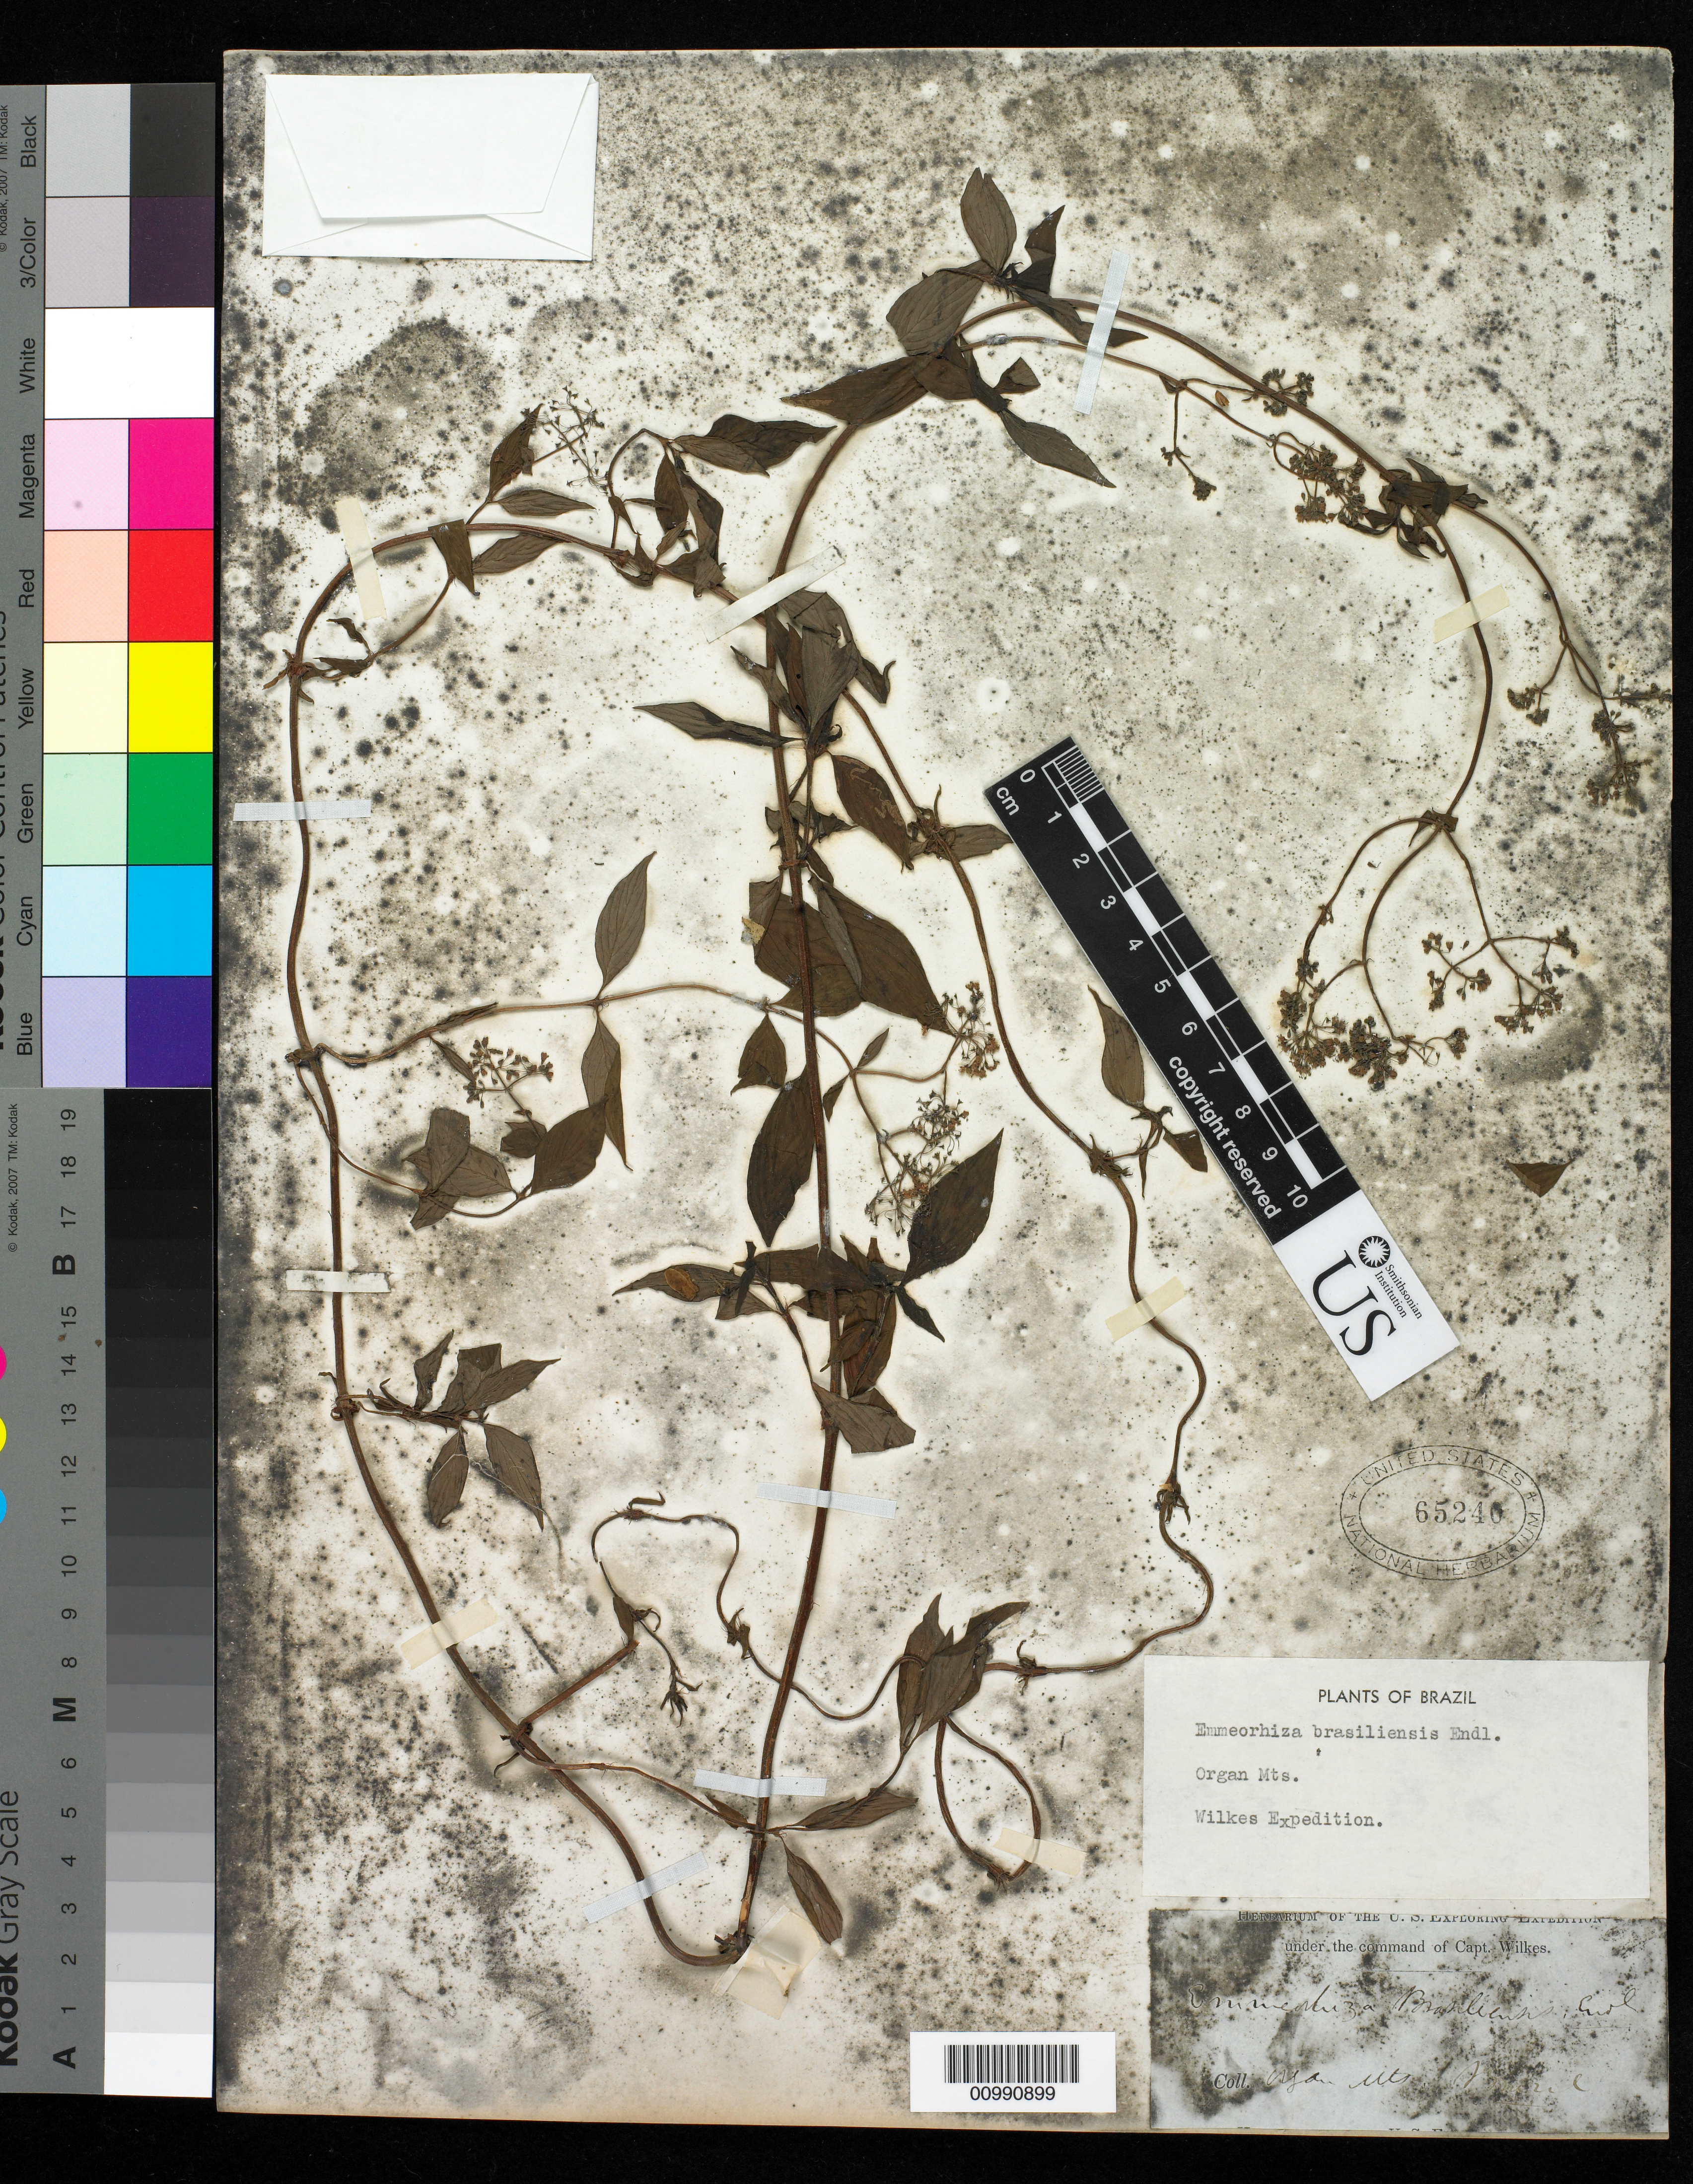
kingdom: Plantae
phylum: Tracheophyta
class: Magnoliopsida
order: Gentianales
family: Rubiaceae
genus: Emmeorhiza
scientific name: Emmeorhiza umbellata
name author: (Spreng.) K. Schum.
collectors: Wilkes Explor. Exped.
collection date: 1838/1842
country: Brazil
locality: Organ Mts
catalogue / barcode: US 65240